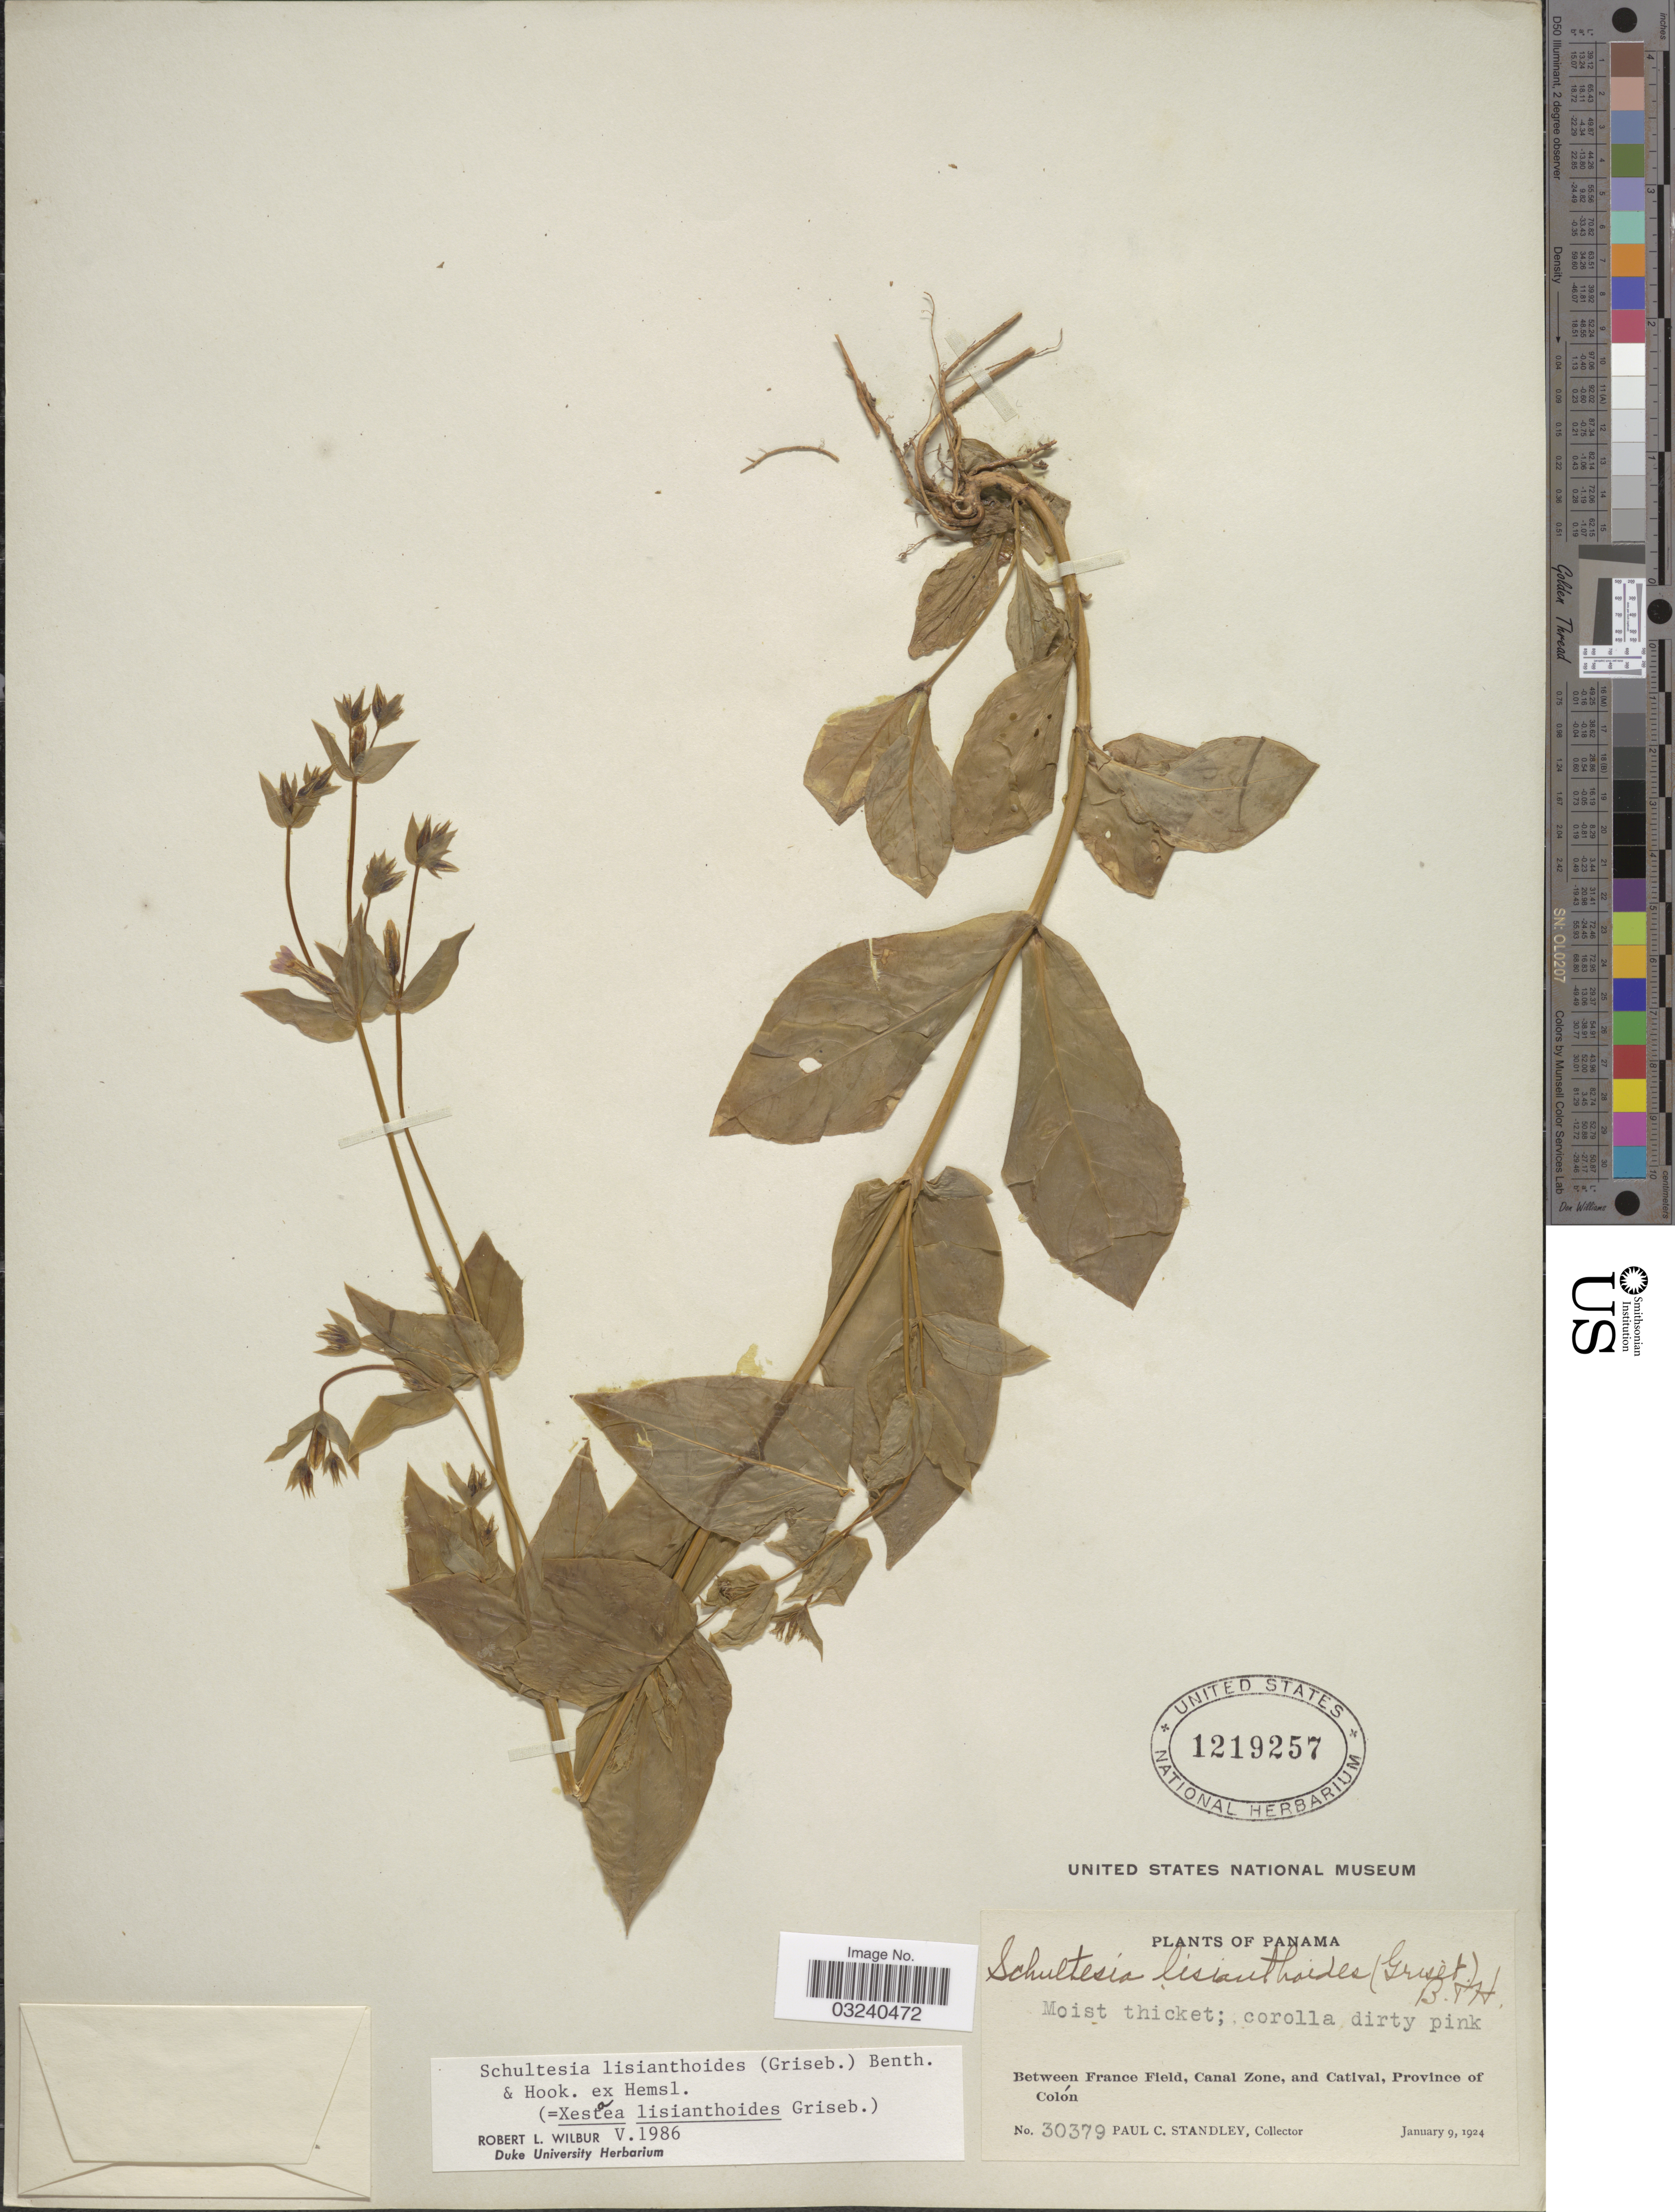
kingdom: Plantae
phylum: Tracheophyta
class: Magnoliopsida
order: Gentianales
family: Gentianaceae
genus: Schultesia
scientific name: Schultesia lisianthoides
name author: (Griseb.) Benth. & Hook. f. ex Hemsl.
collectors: P. C. Standley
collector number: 30379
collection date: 1924-01-09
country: Panama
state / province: Colón / Panamá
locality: Between France Field, Canal Zone, and Catival, Province of Colón.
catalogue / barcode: US 1219257